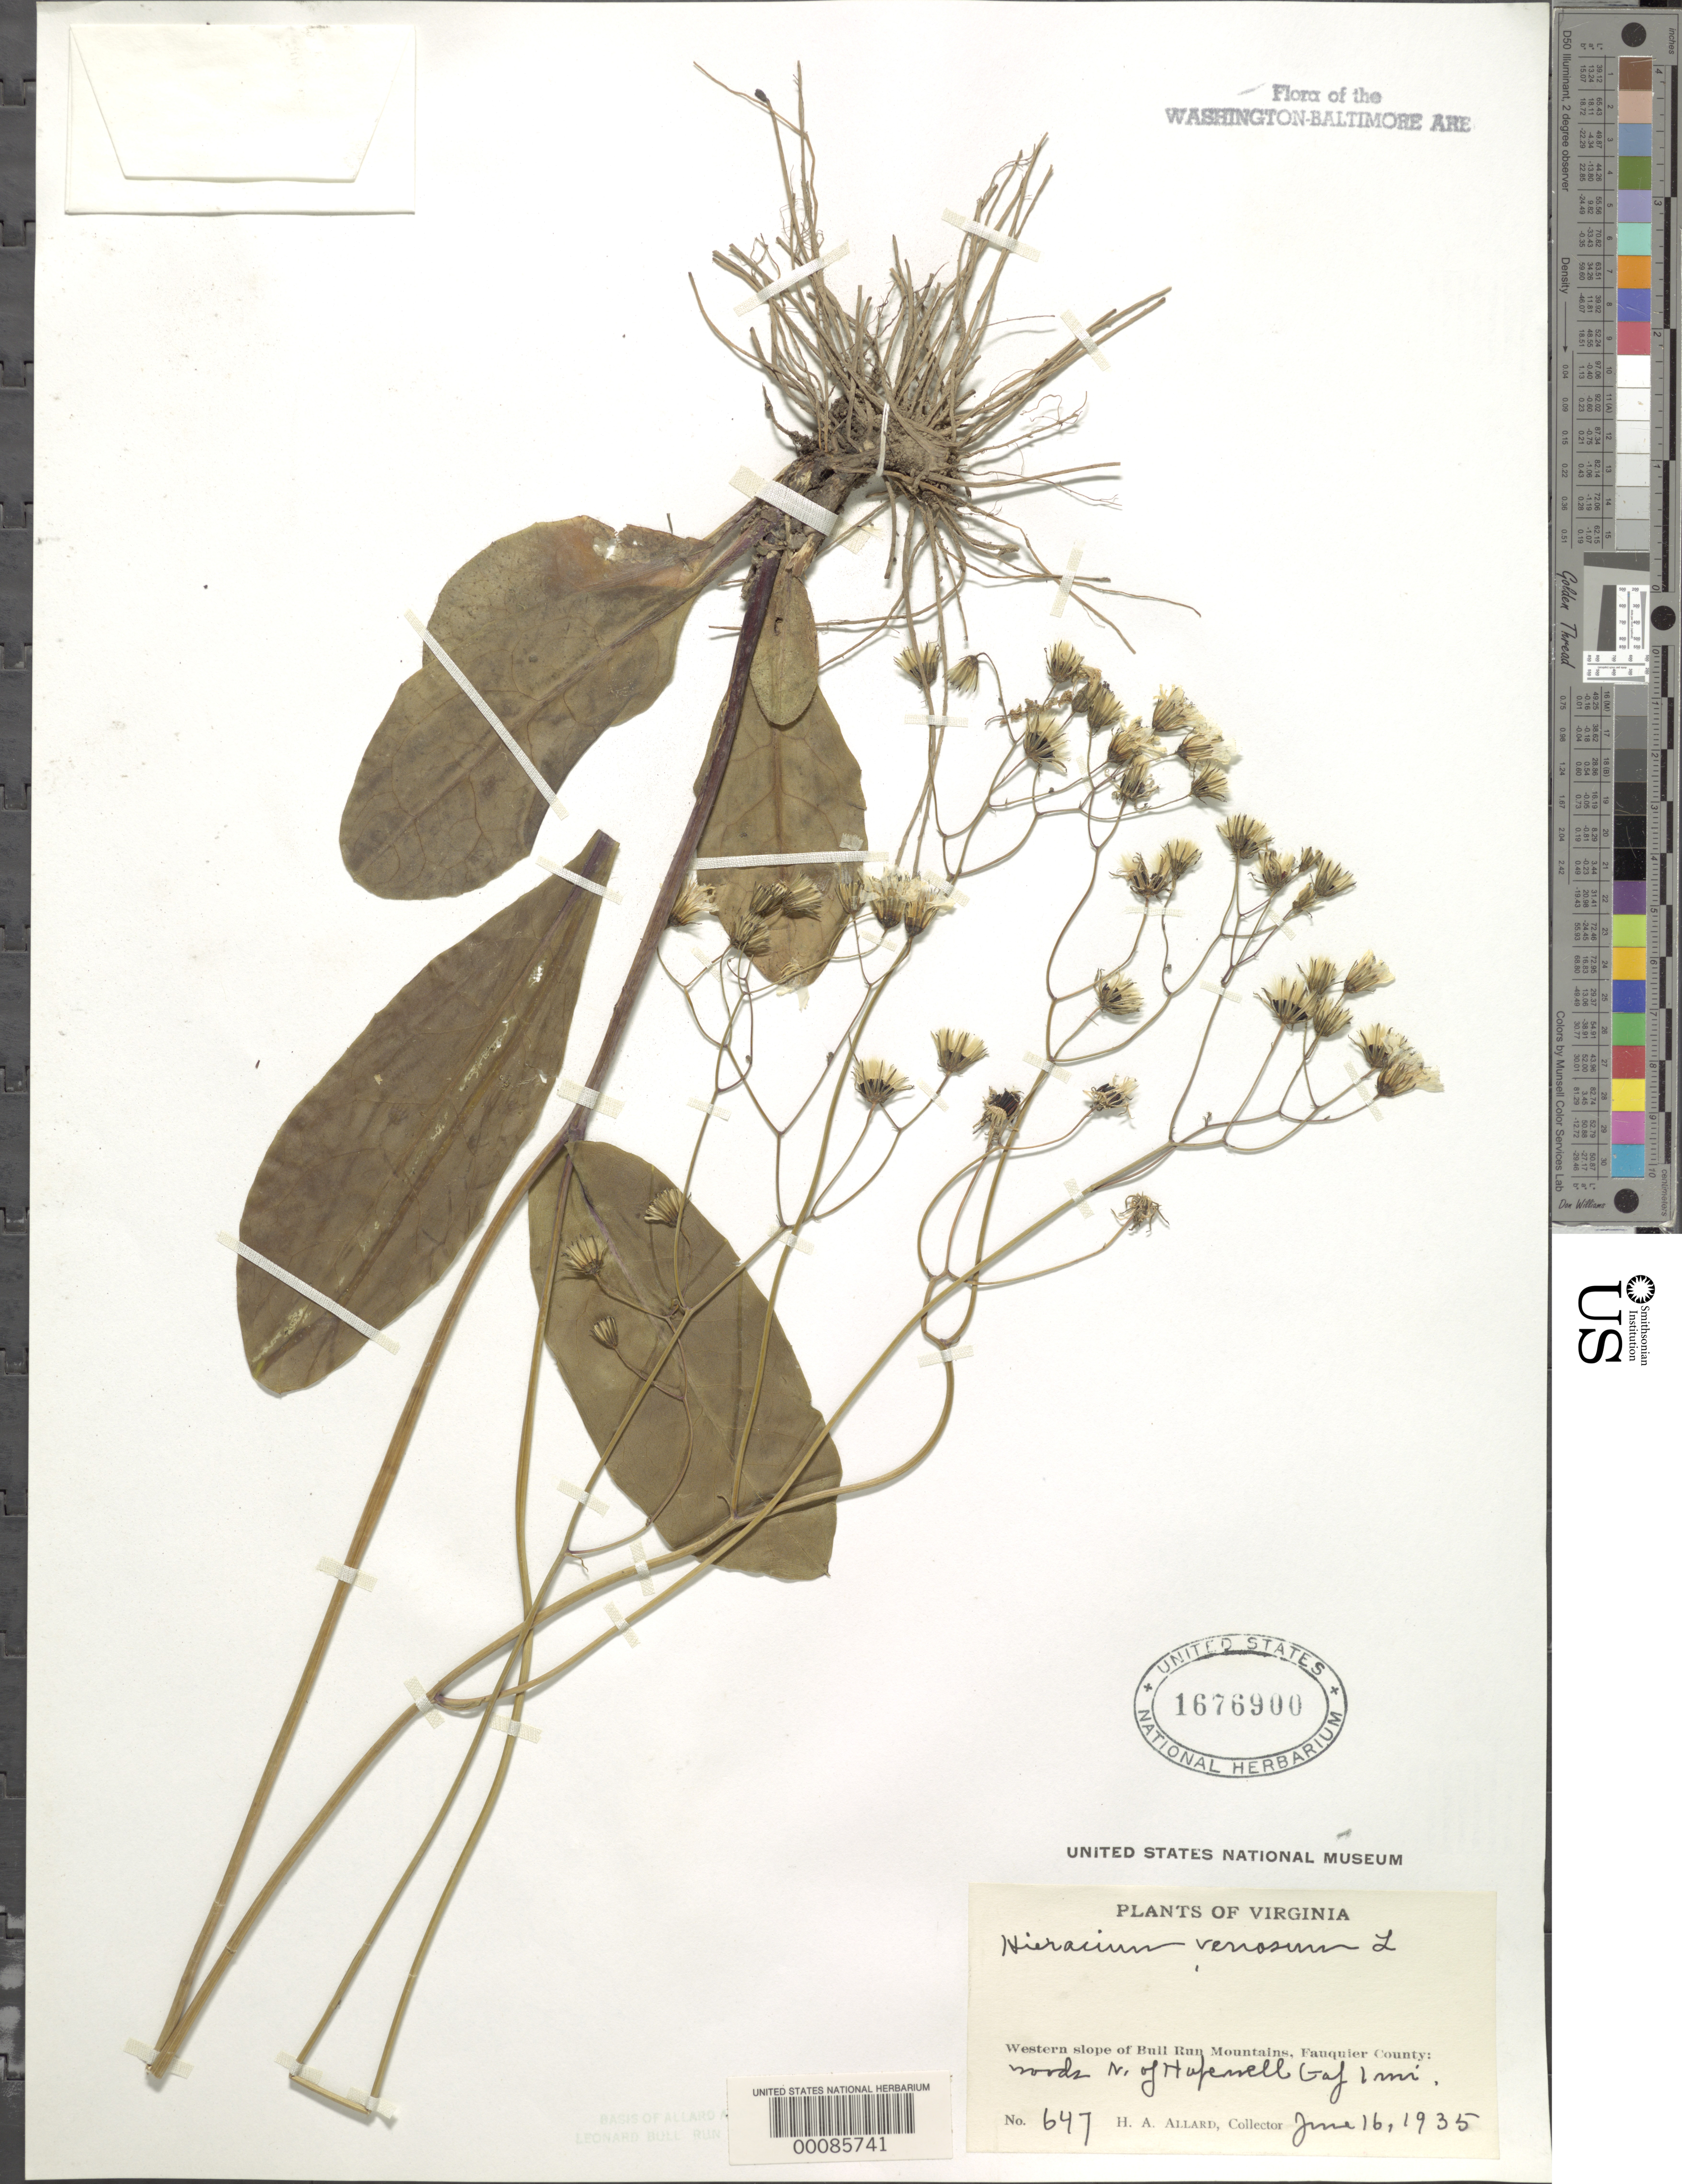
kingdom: Plantae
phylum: Tracheophyta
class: Magnoliopsida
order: Asterales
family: Asteraceae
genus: Hieracium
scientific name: Hieracium venosum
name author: L.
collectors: H. A. Allard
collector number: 647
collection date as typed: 16 Jun 1935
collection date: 1935-06-16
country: United States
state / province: Virginia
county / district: Fauquier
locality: North of Hopewell Gap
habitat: Woods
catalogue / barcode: US 1676900